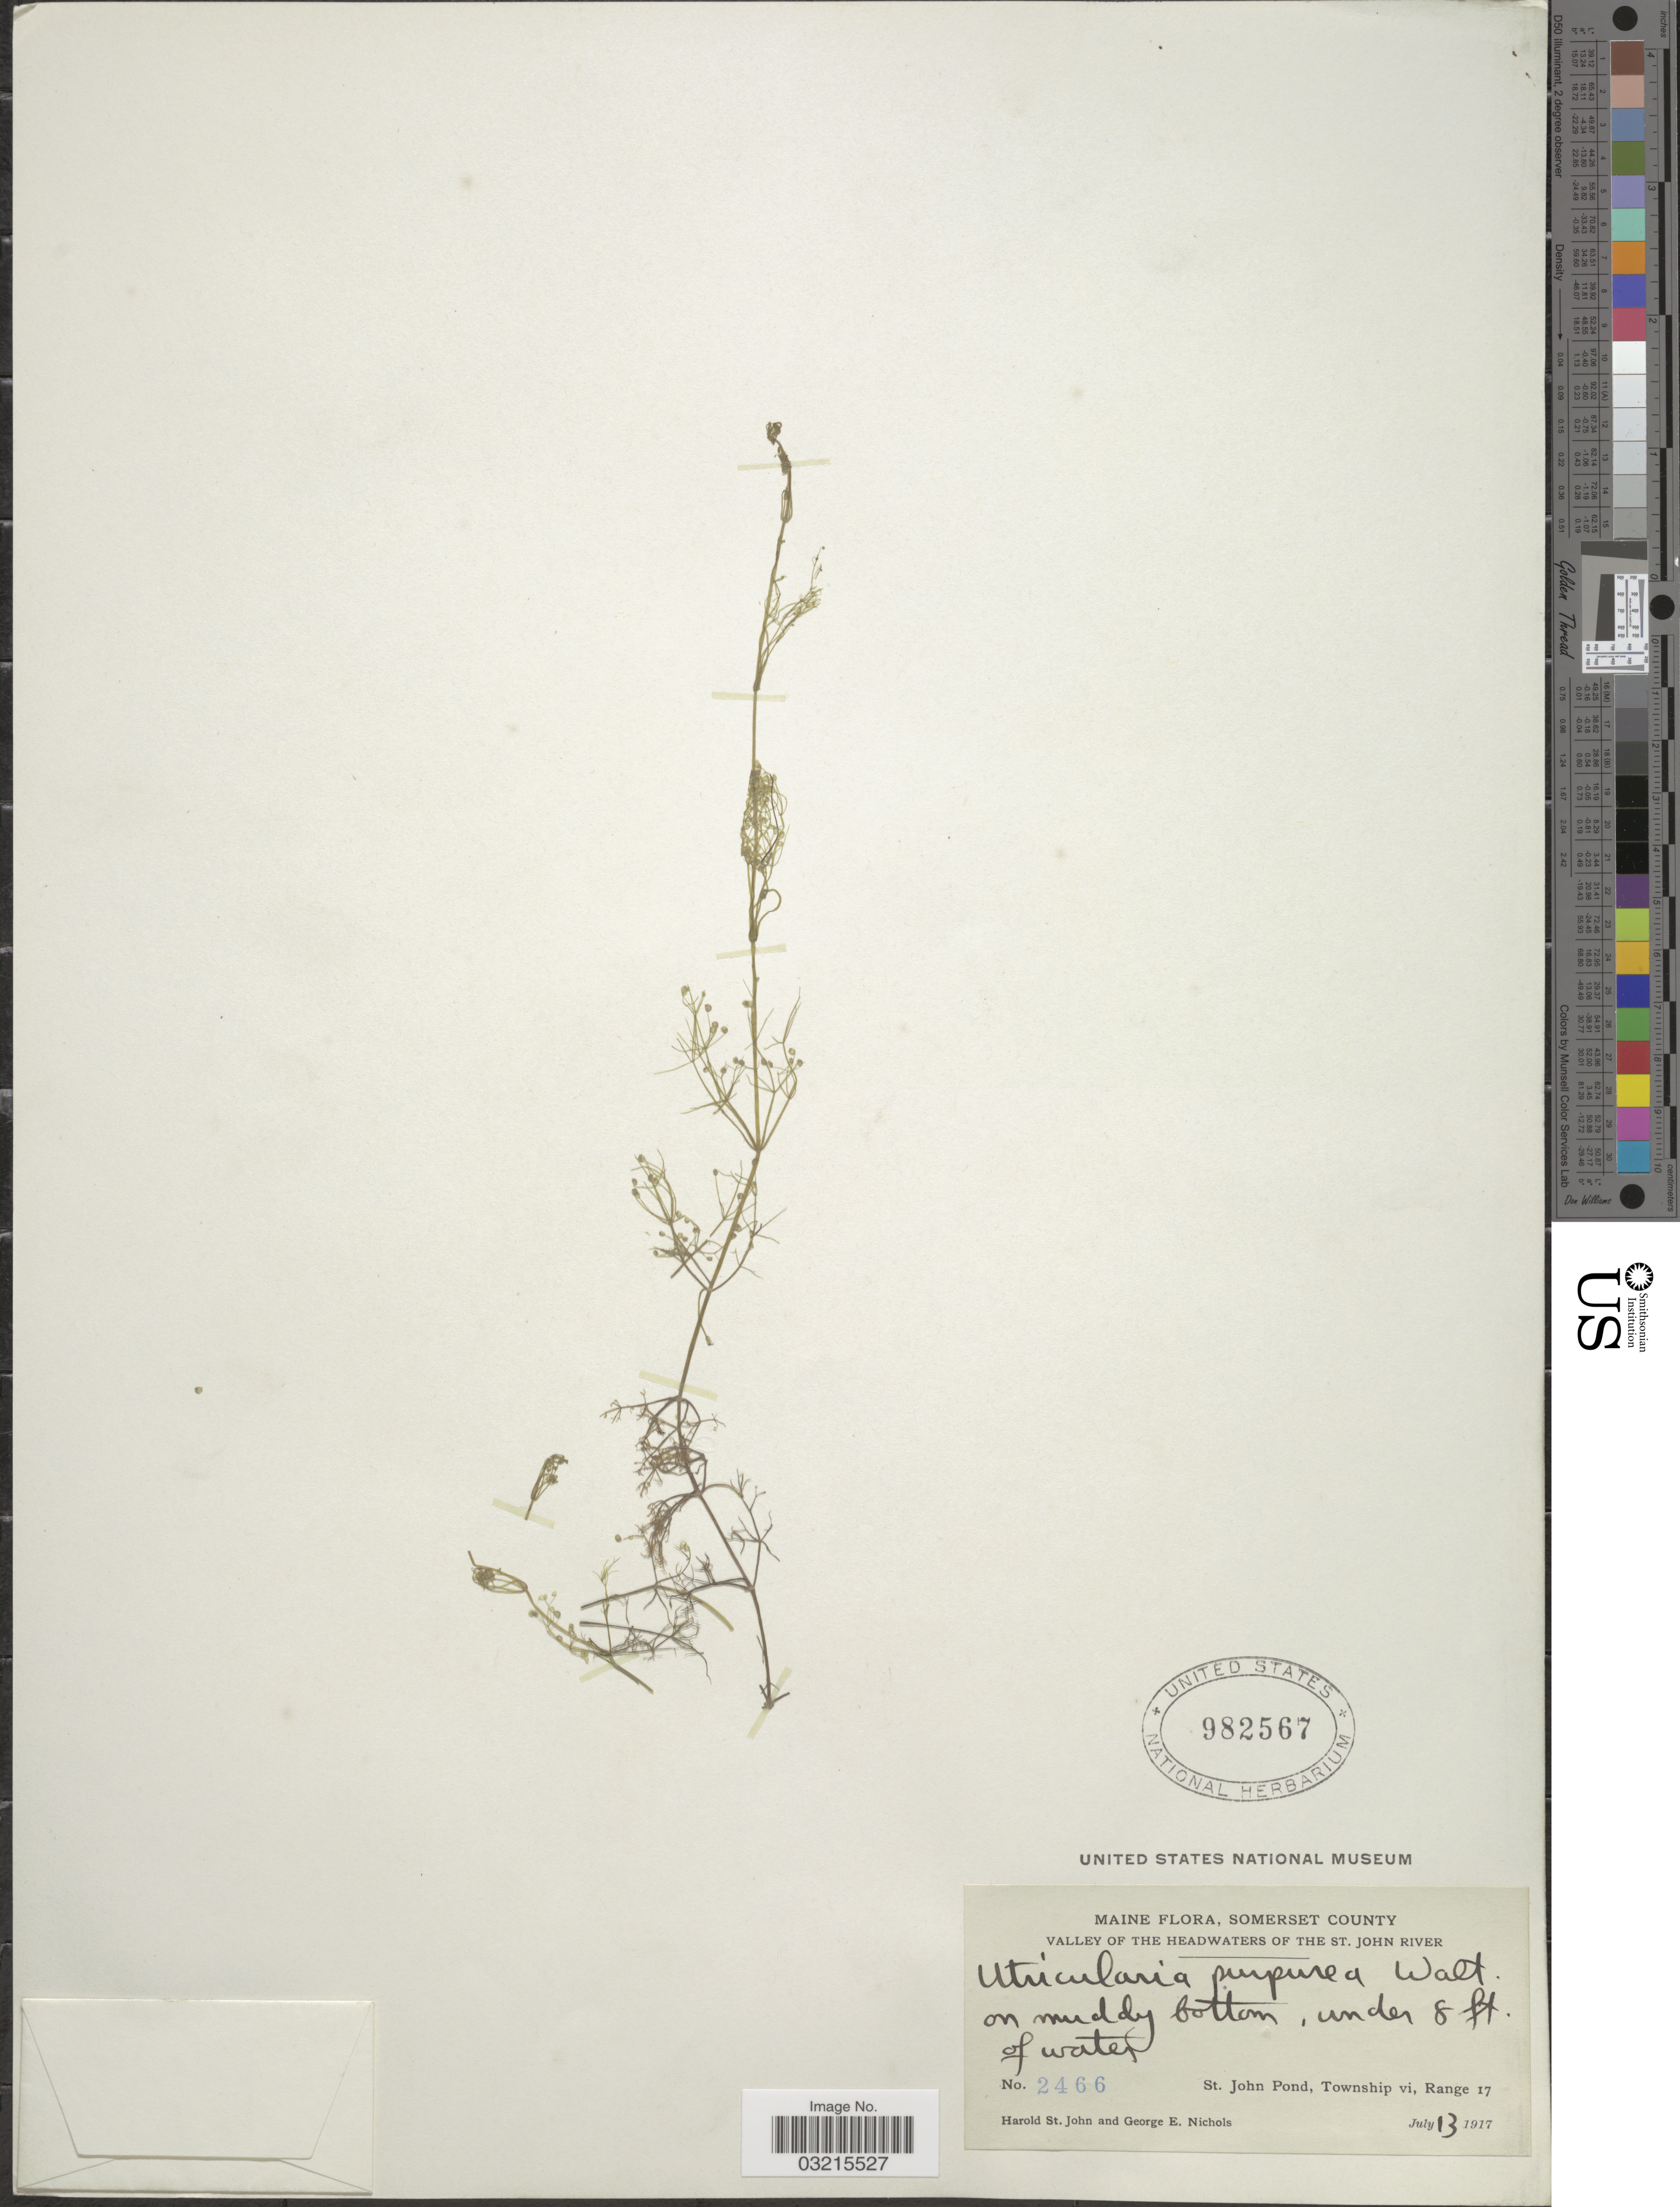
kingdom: Plantae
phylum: Tracheophyta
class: Magnoliopsida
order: Lamiales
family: Lentibulariaceae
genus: Utricularia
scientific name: Utricularia purpurea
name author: Walter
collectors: H. St. John & G. E. Nichols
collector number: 2466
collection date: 1917-07-13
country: United States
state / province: Maine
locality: Somerset County. Valley of the headwaters of the St. John River. St. John Pond, Township vi, Range 17.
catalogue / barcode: US 982567